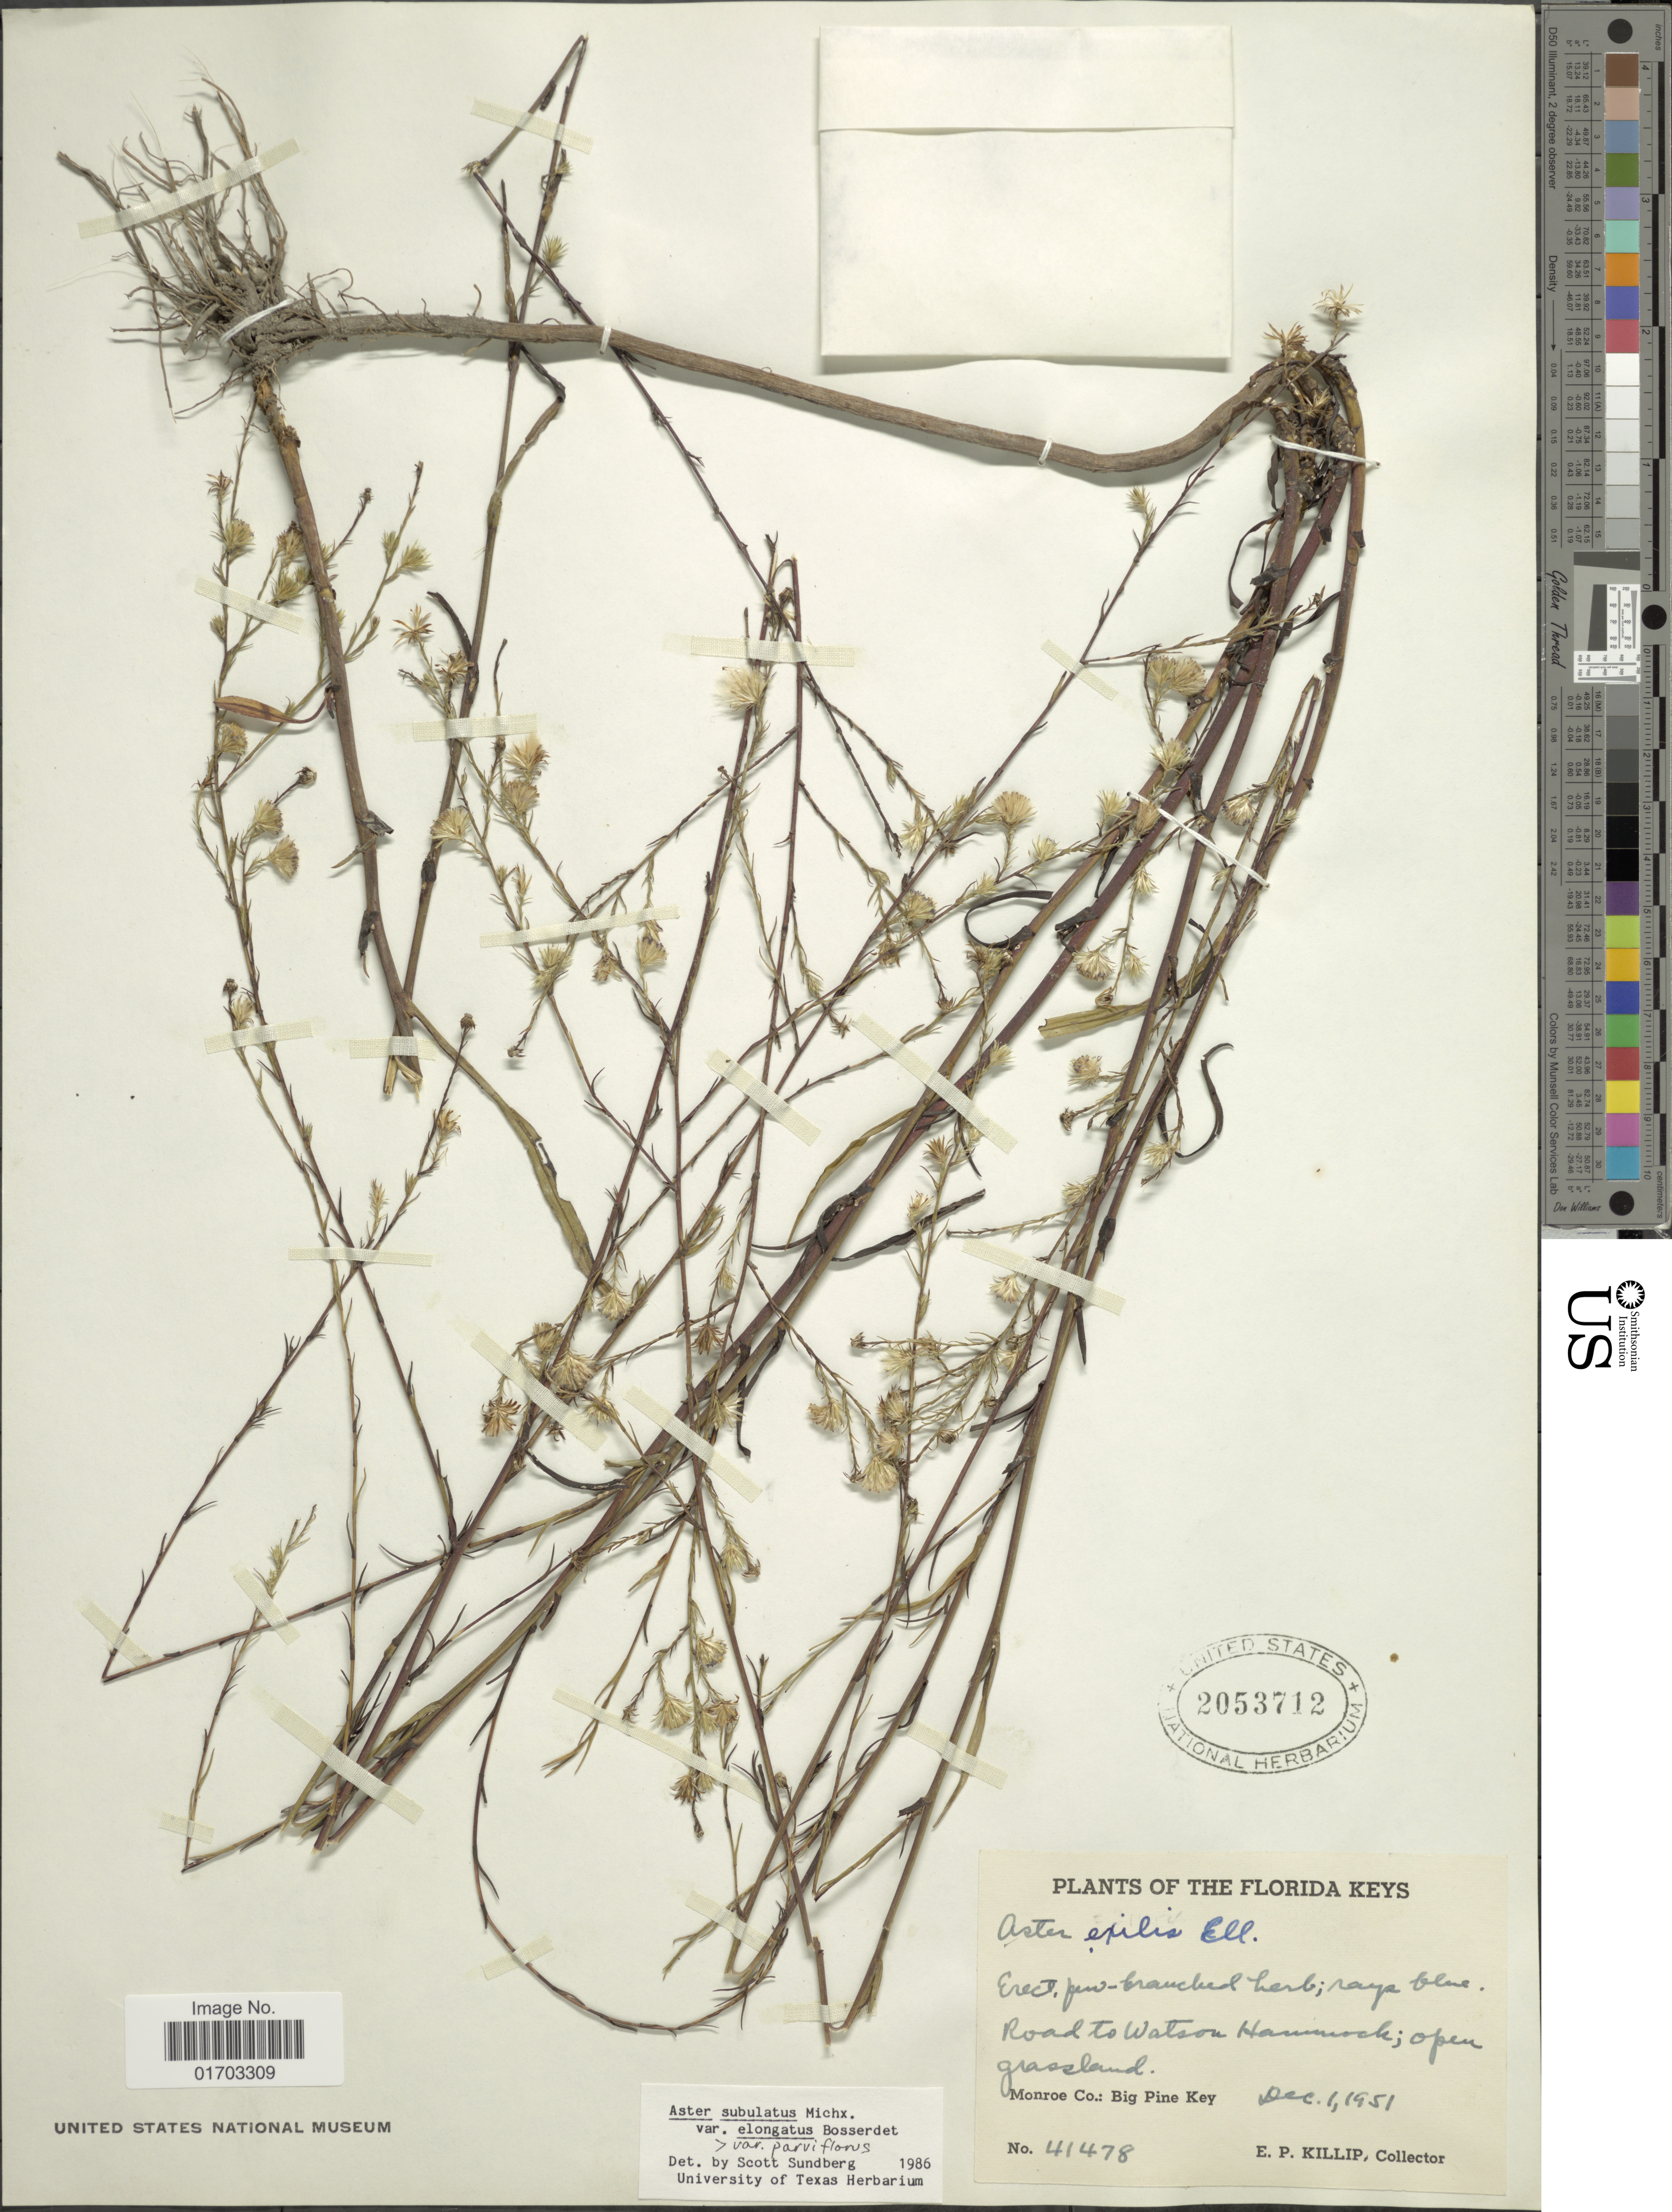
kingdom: Plantae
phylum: Tracheophyta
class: Magnoliopsida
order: Asterales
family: Asteraceae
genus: Symphyotrichum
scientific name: Symphyotrichum bahamense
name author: (Britton) G.L. Nesom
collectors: E. P. Killip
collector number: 41478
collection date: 1951-12-01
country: United States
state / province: Florida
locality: Florida Keys, Road to Watson Hammock, Monroe Co.: Big Pine Key.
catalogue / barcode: US 2053712